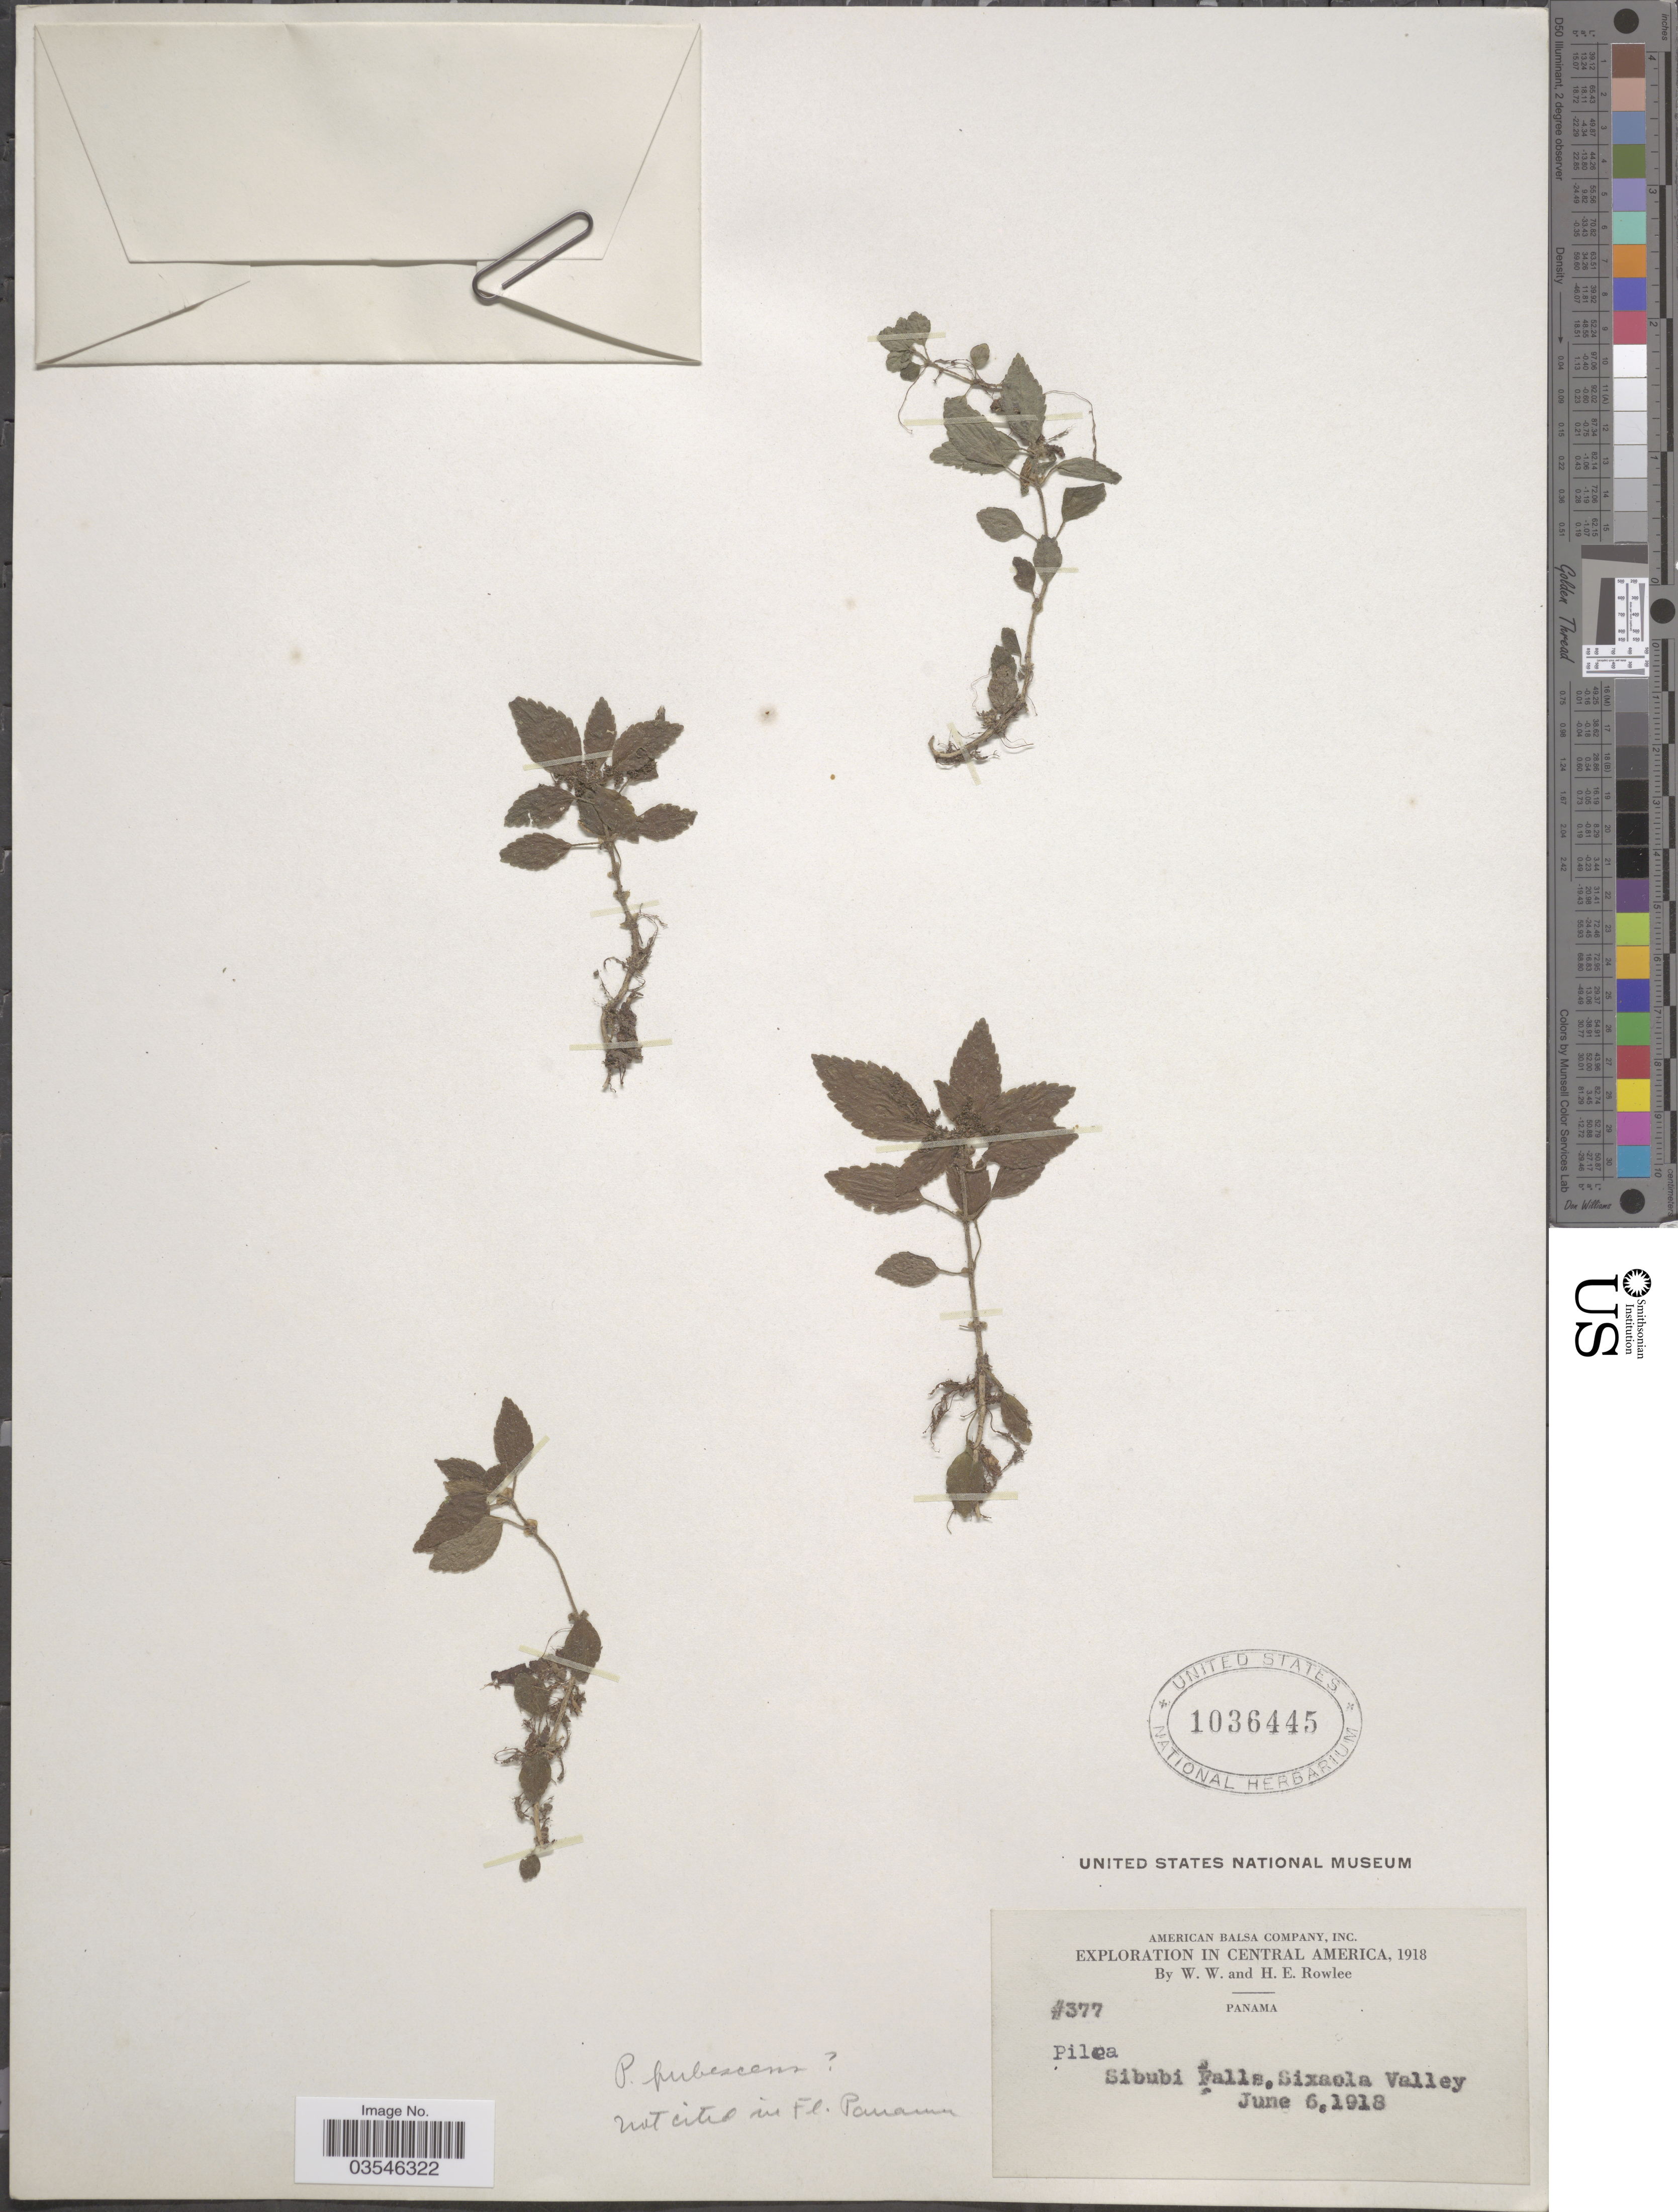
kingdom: Plantae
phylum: Tracheophyta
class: Magnoliopsida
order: Rosales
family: Urticaceae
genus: Pilea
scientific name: Pilea pubescens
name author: Liebm.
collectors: W. W. Rowlee & H. E. Rowlee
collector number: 377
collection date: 1918-06-06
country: Panama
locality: Sububi Falls. Sixaola Valley.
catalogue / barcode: US 1036445